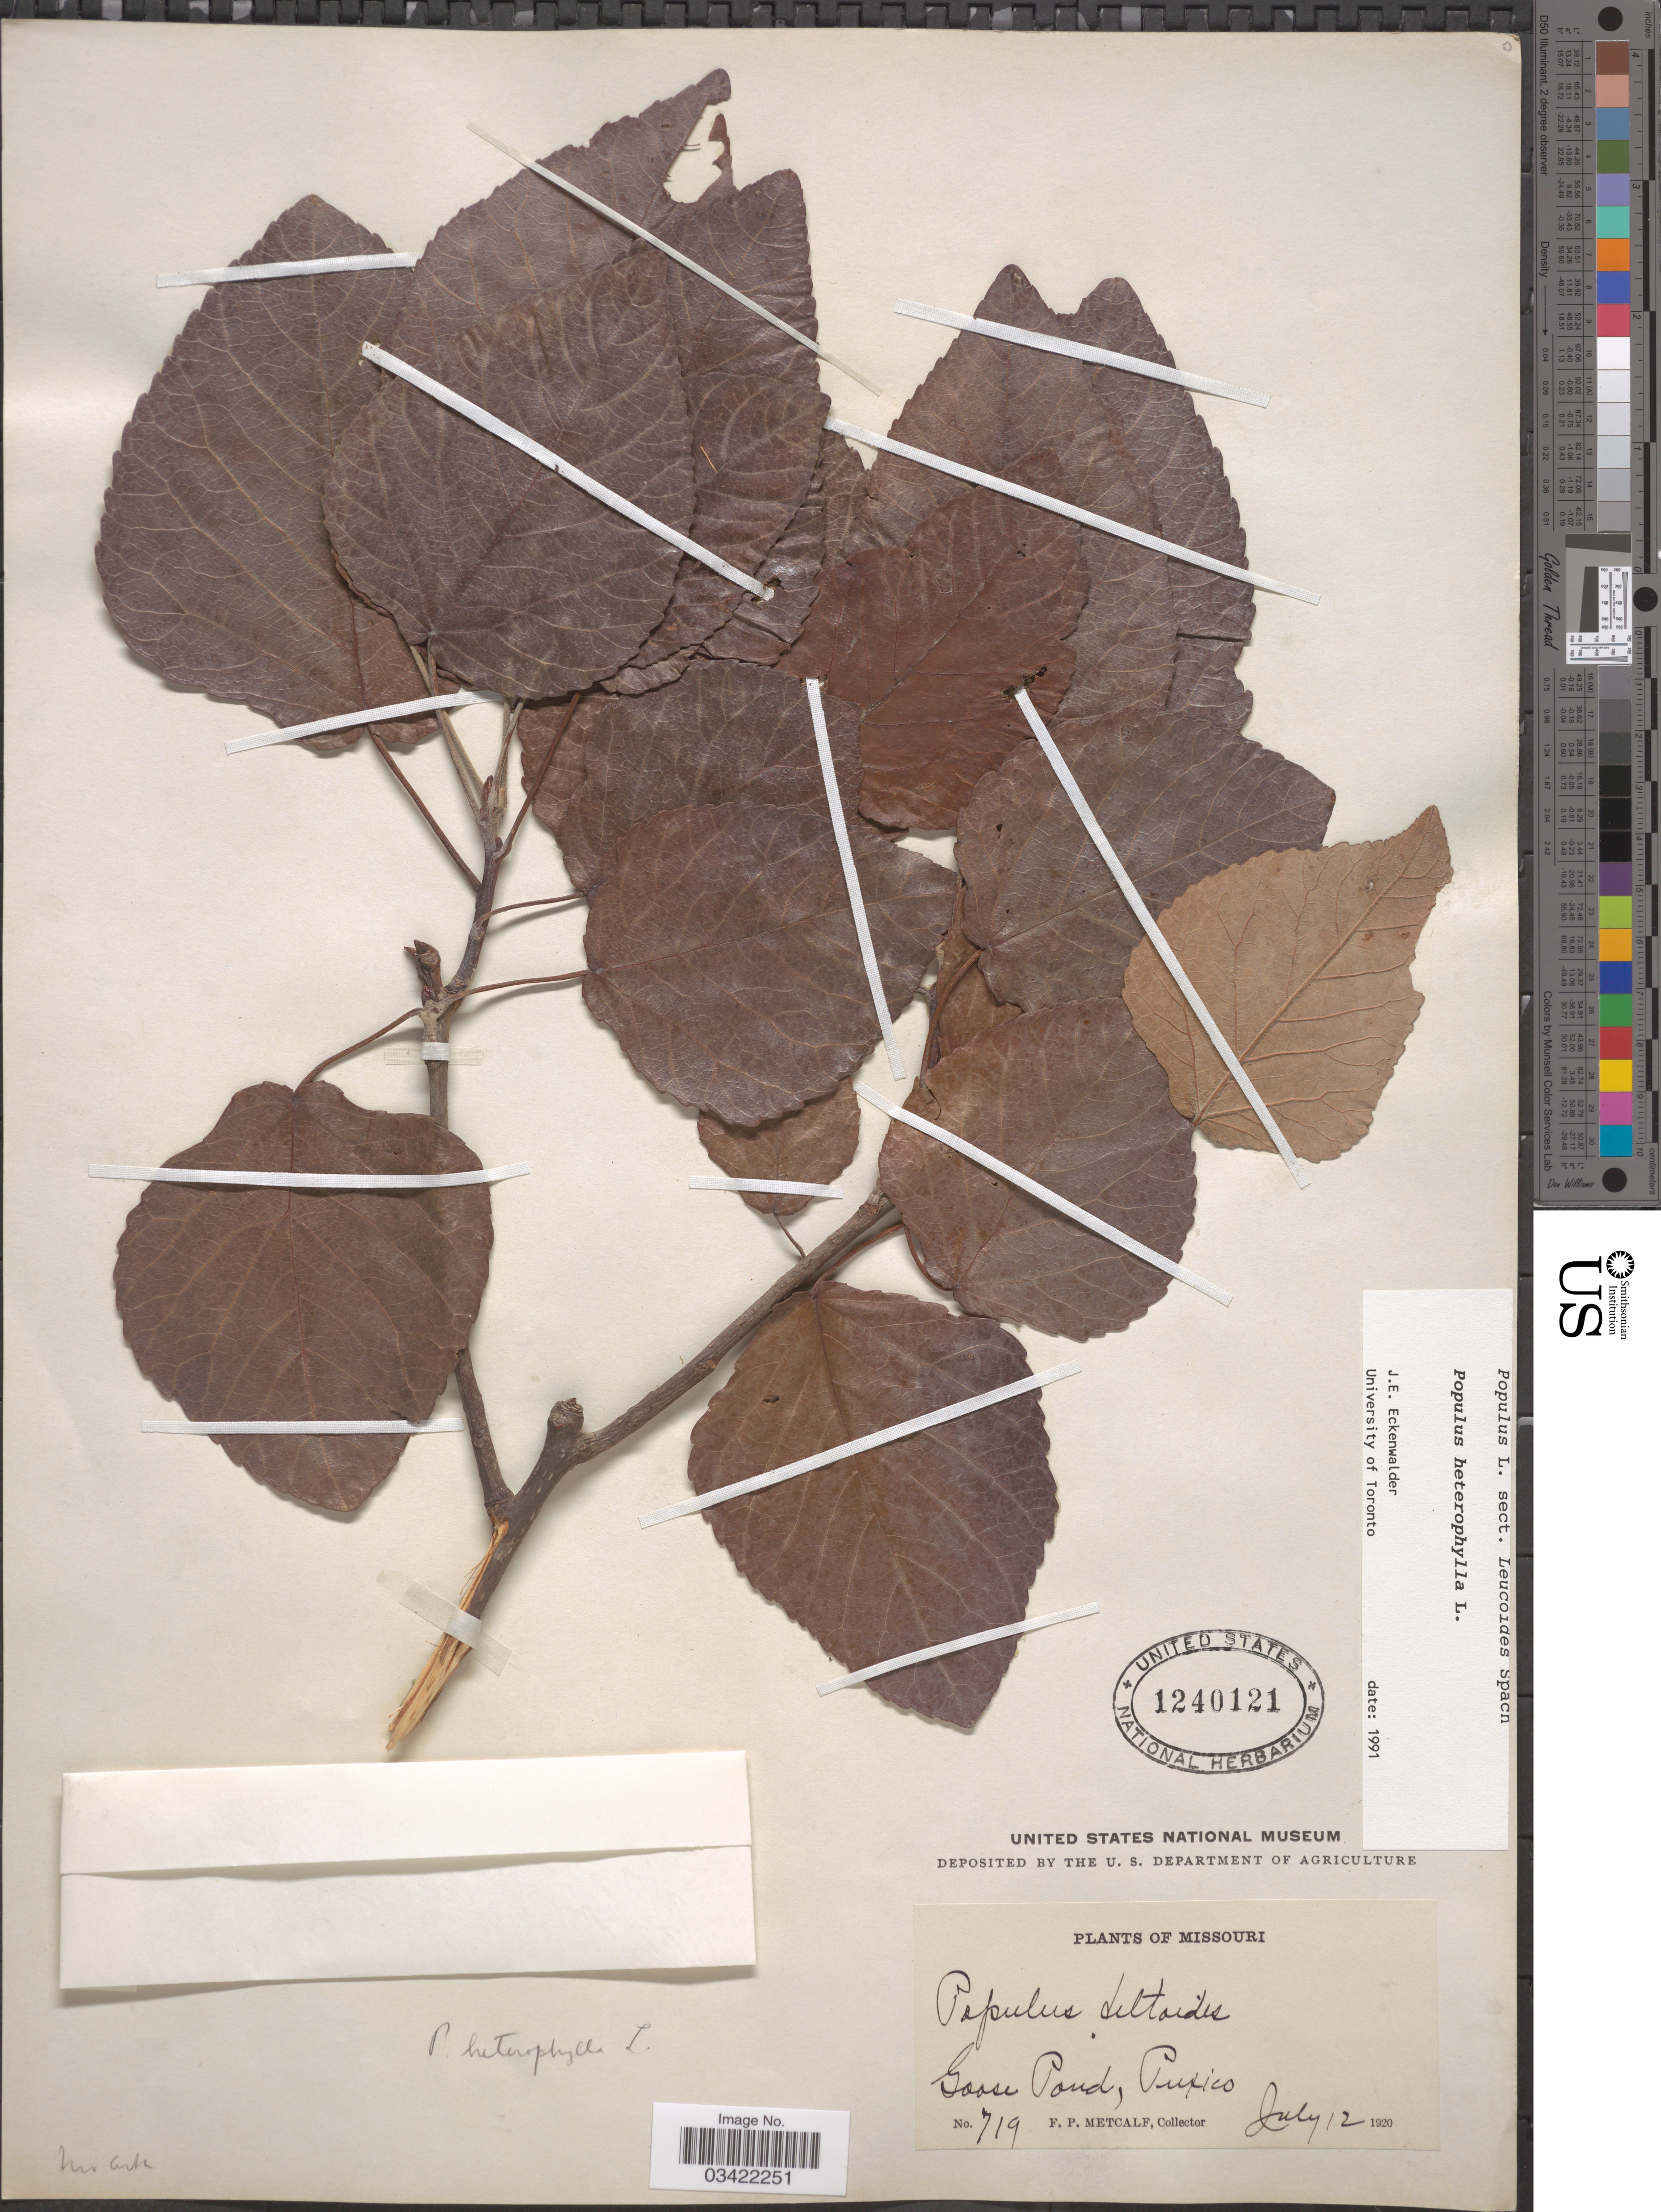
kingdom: Plantae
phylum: Tracheophyta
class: Magnoliopsida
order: Malpighiales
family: Salicaceae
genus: Populus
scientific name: Populus heterophylla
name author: L.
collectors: F. Metcalf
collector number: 719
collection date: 1920-07-12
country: United States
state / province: Missouri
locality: Goose Pond, Puxico.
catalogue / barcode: US 1240121